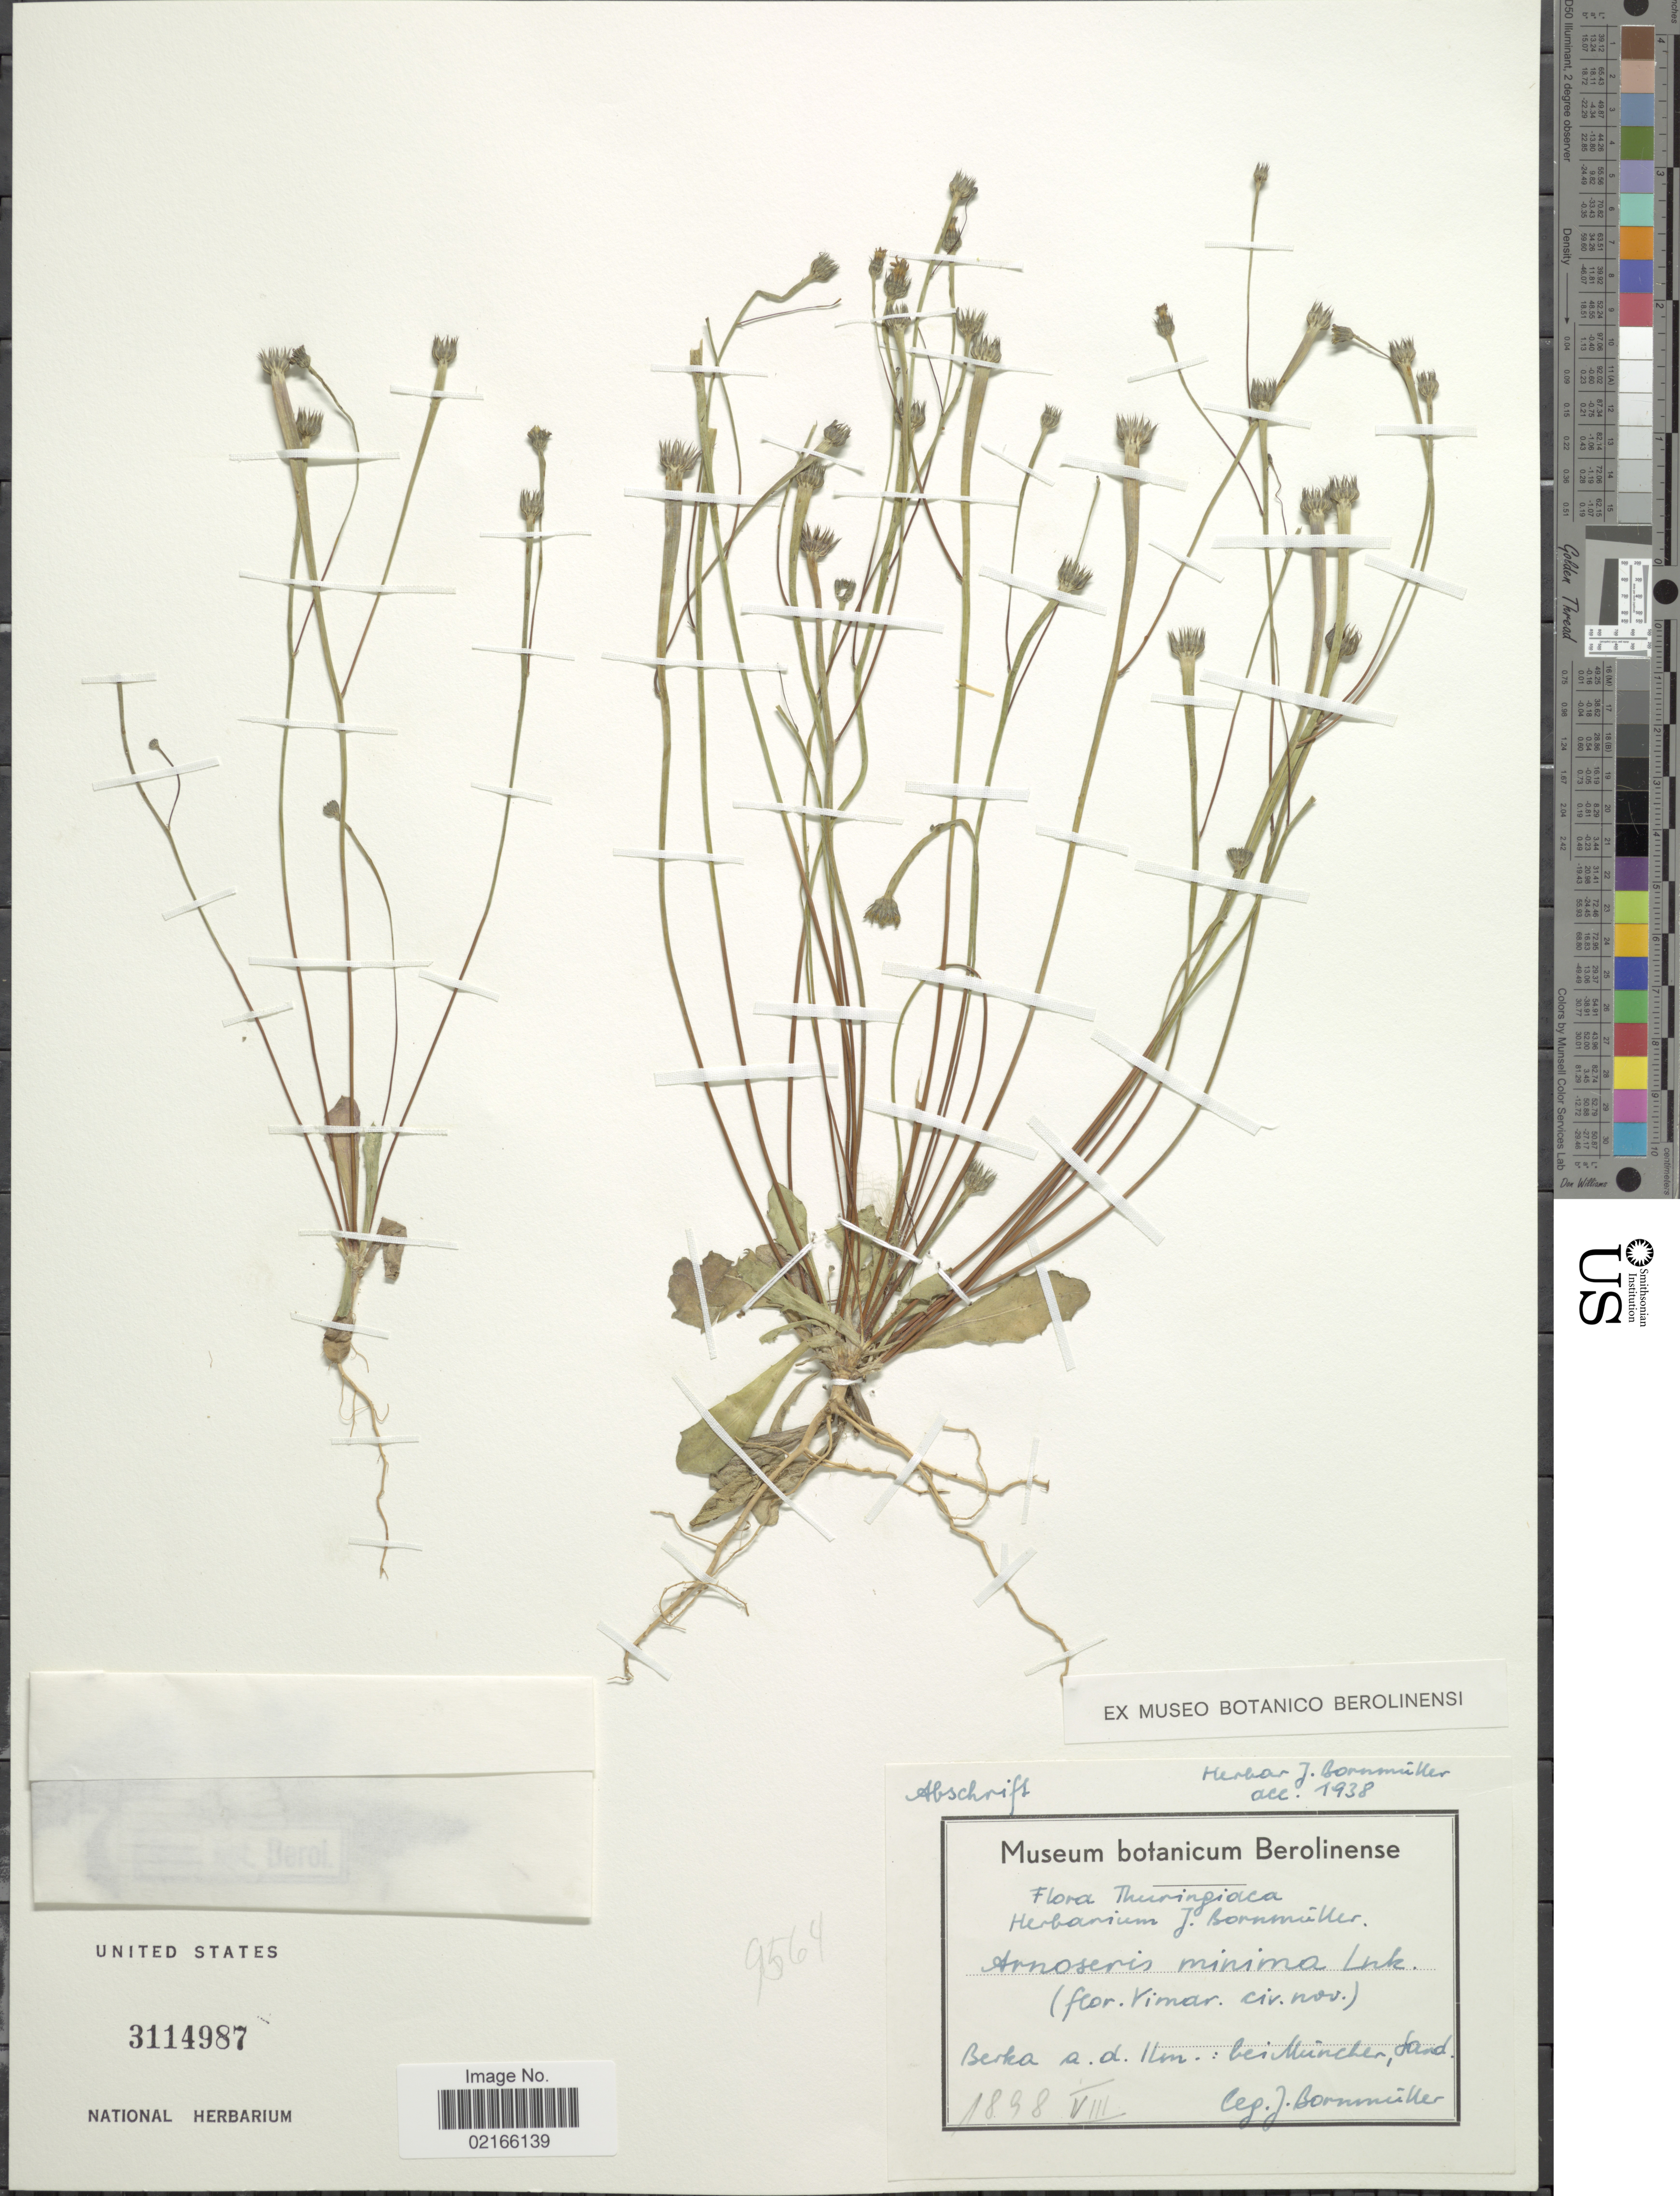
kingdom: Plantae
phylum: Tracheophyta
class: Magnoliopsida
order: Asterales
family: Asteraceae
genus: Arnoseris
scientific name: Arnoseris minima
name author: (L.) Schweigg. & Körte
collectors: J. Bornmueller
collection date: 1898-08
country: Germany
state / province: Thuringia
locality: Thuringiaca, Berka a.d. Ilen; bei Munchen, Sand [interpreted]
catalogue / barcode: US 3114987